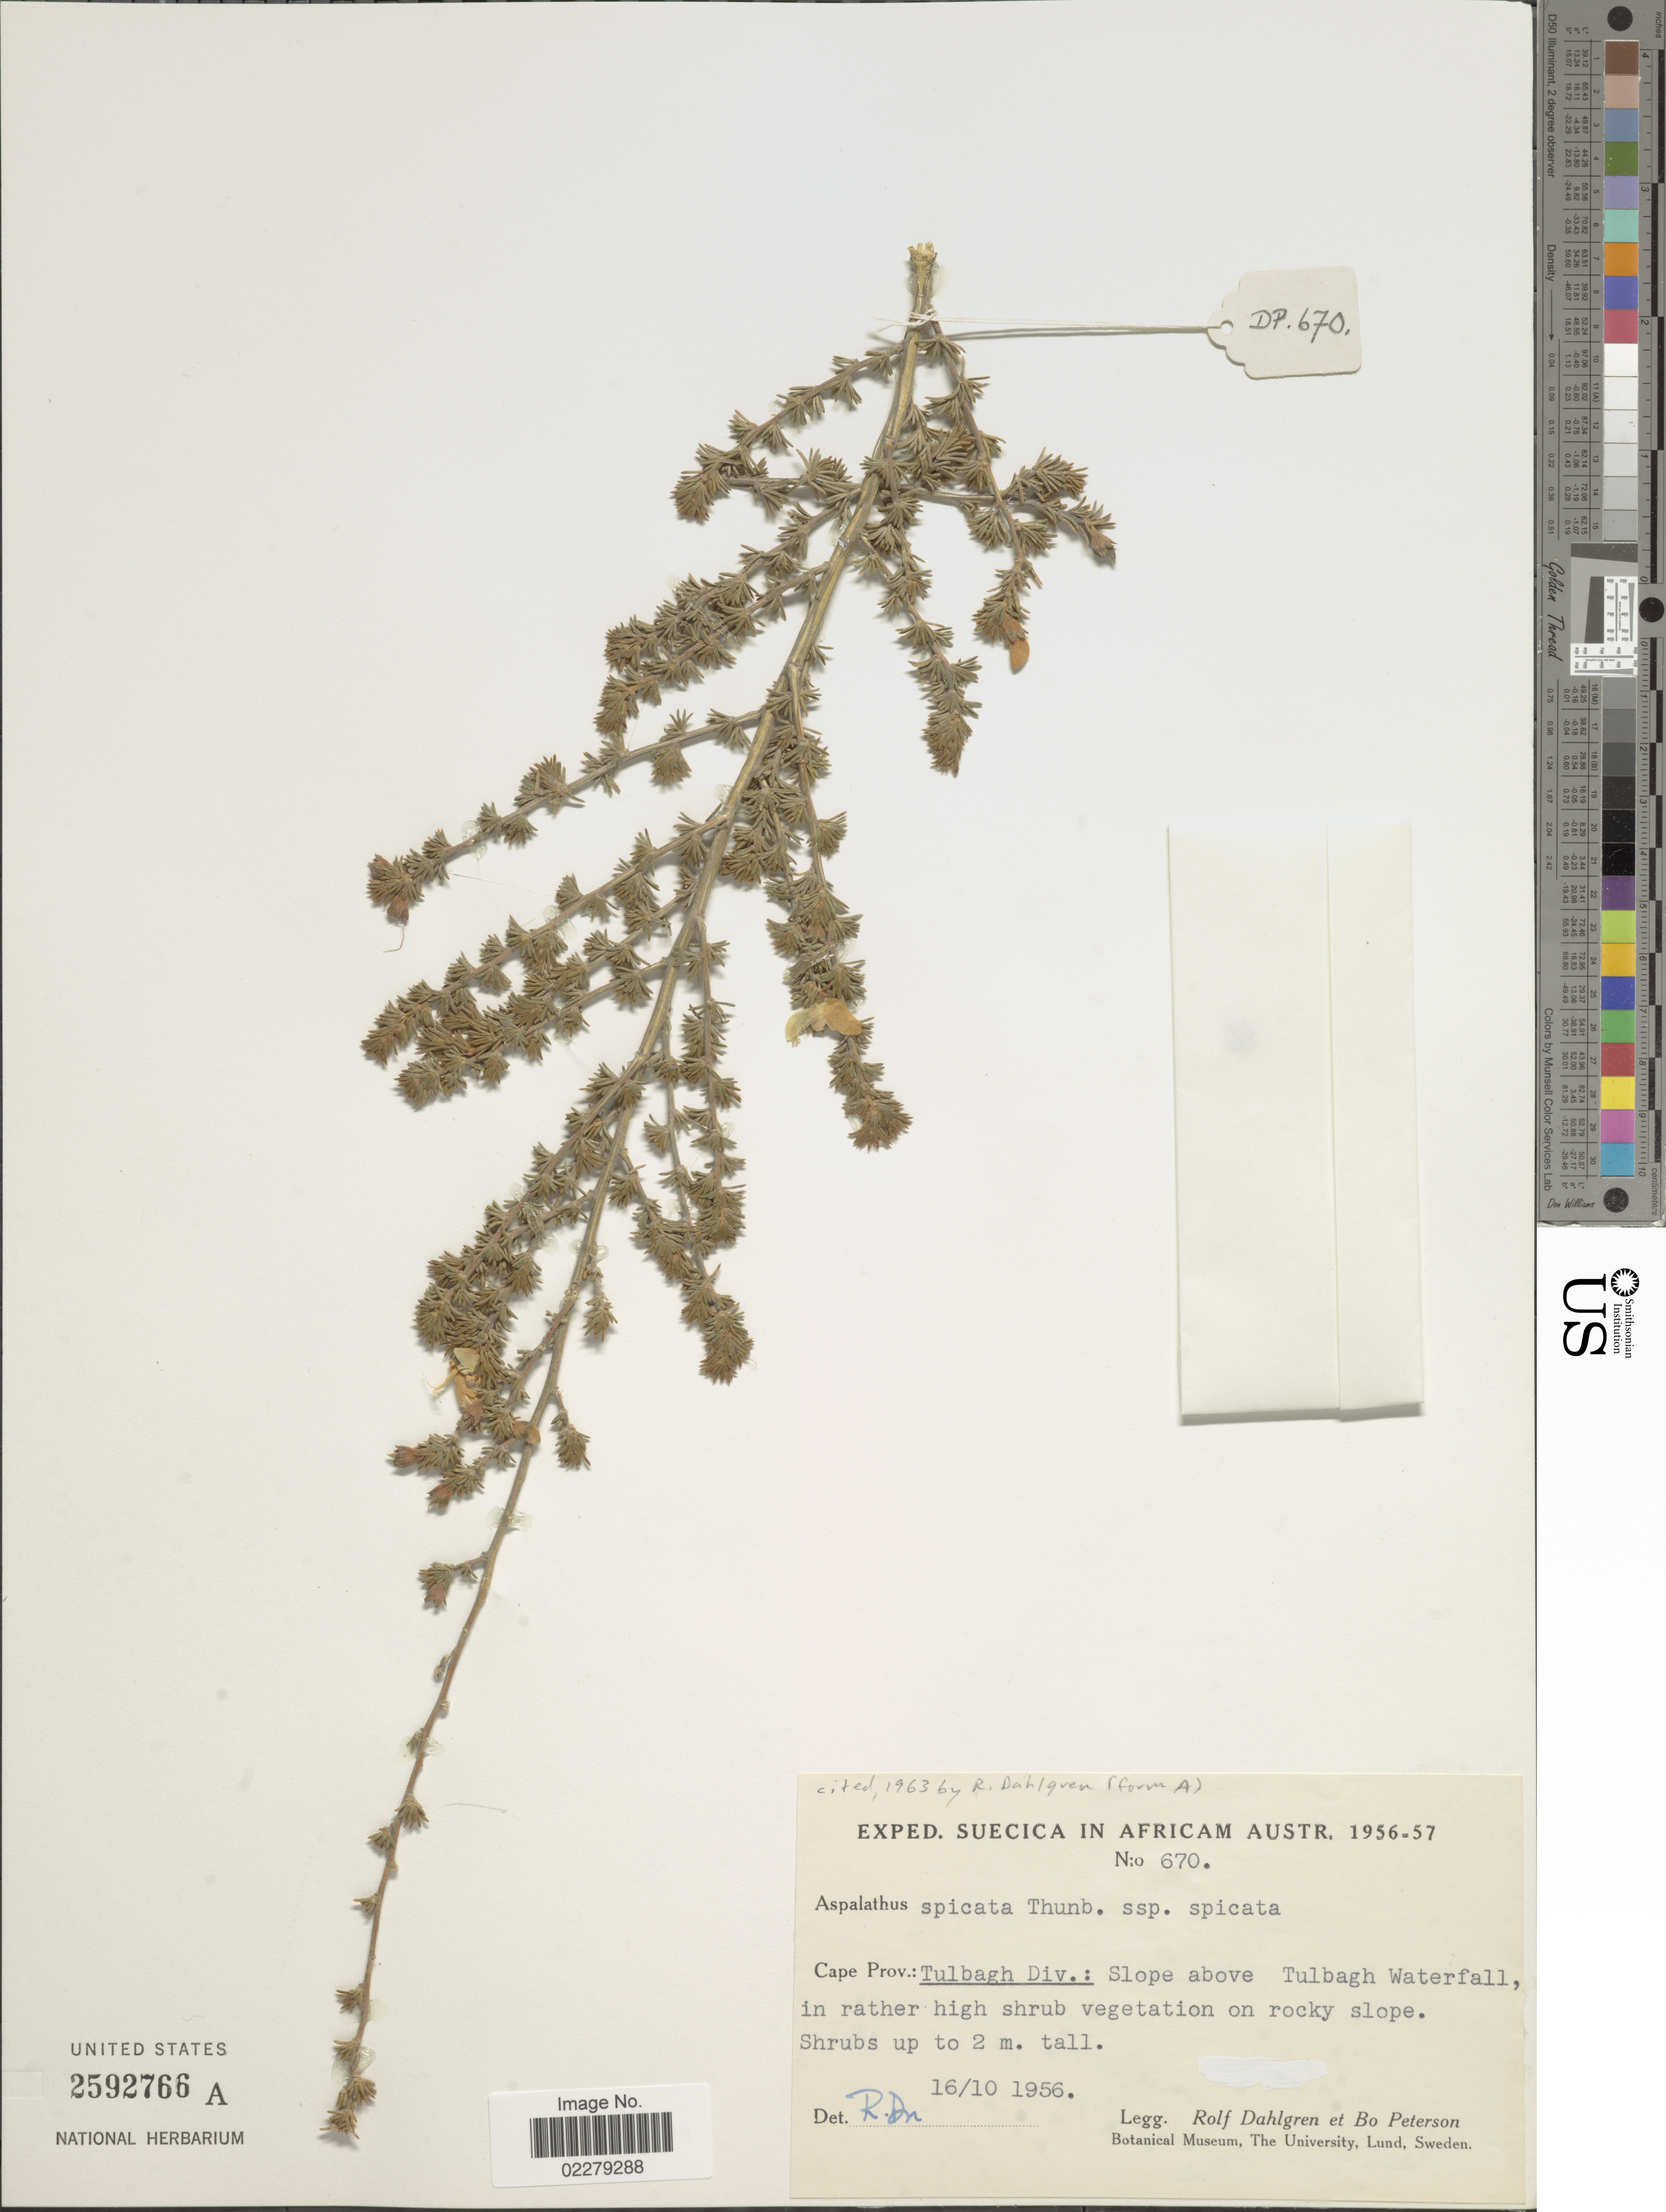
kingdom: Plantae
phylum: Tracheophyta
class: Magnoliopsida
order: Fabales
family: Fabaceae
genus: Aspalathus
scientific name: Aspalathus spicata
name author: Thunb.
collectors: R. Dahlgren & B. H. Peterson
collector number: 670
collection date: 1956-10-16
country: South Africa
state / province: Western Cape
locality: Tulbagh Div.: Slope above Tulbagh Waterfall, in rather high shrub vegetation on rocky slope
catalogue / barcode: US 2592766A